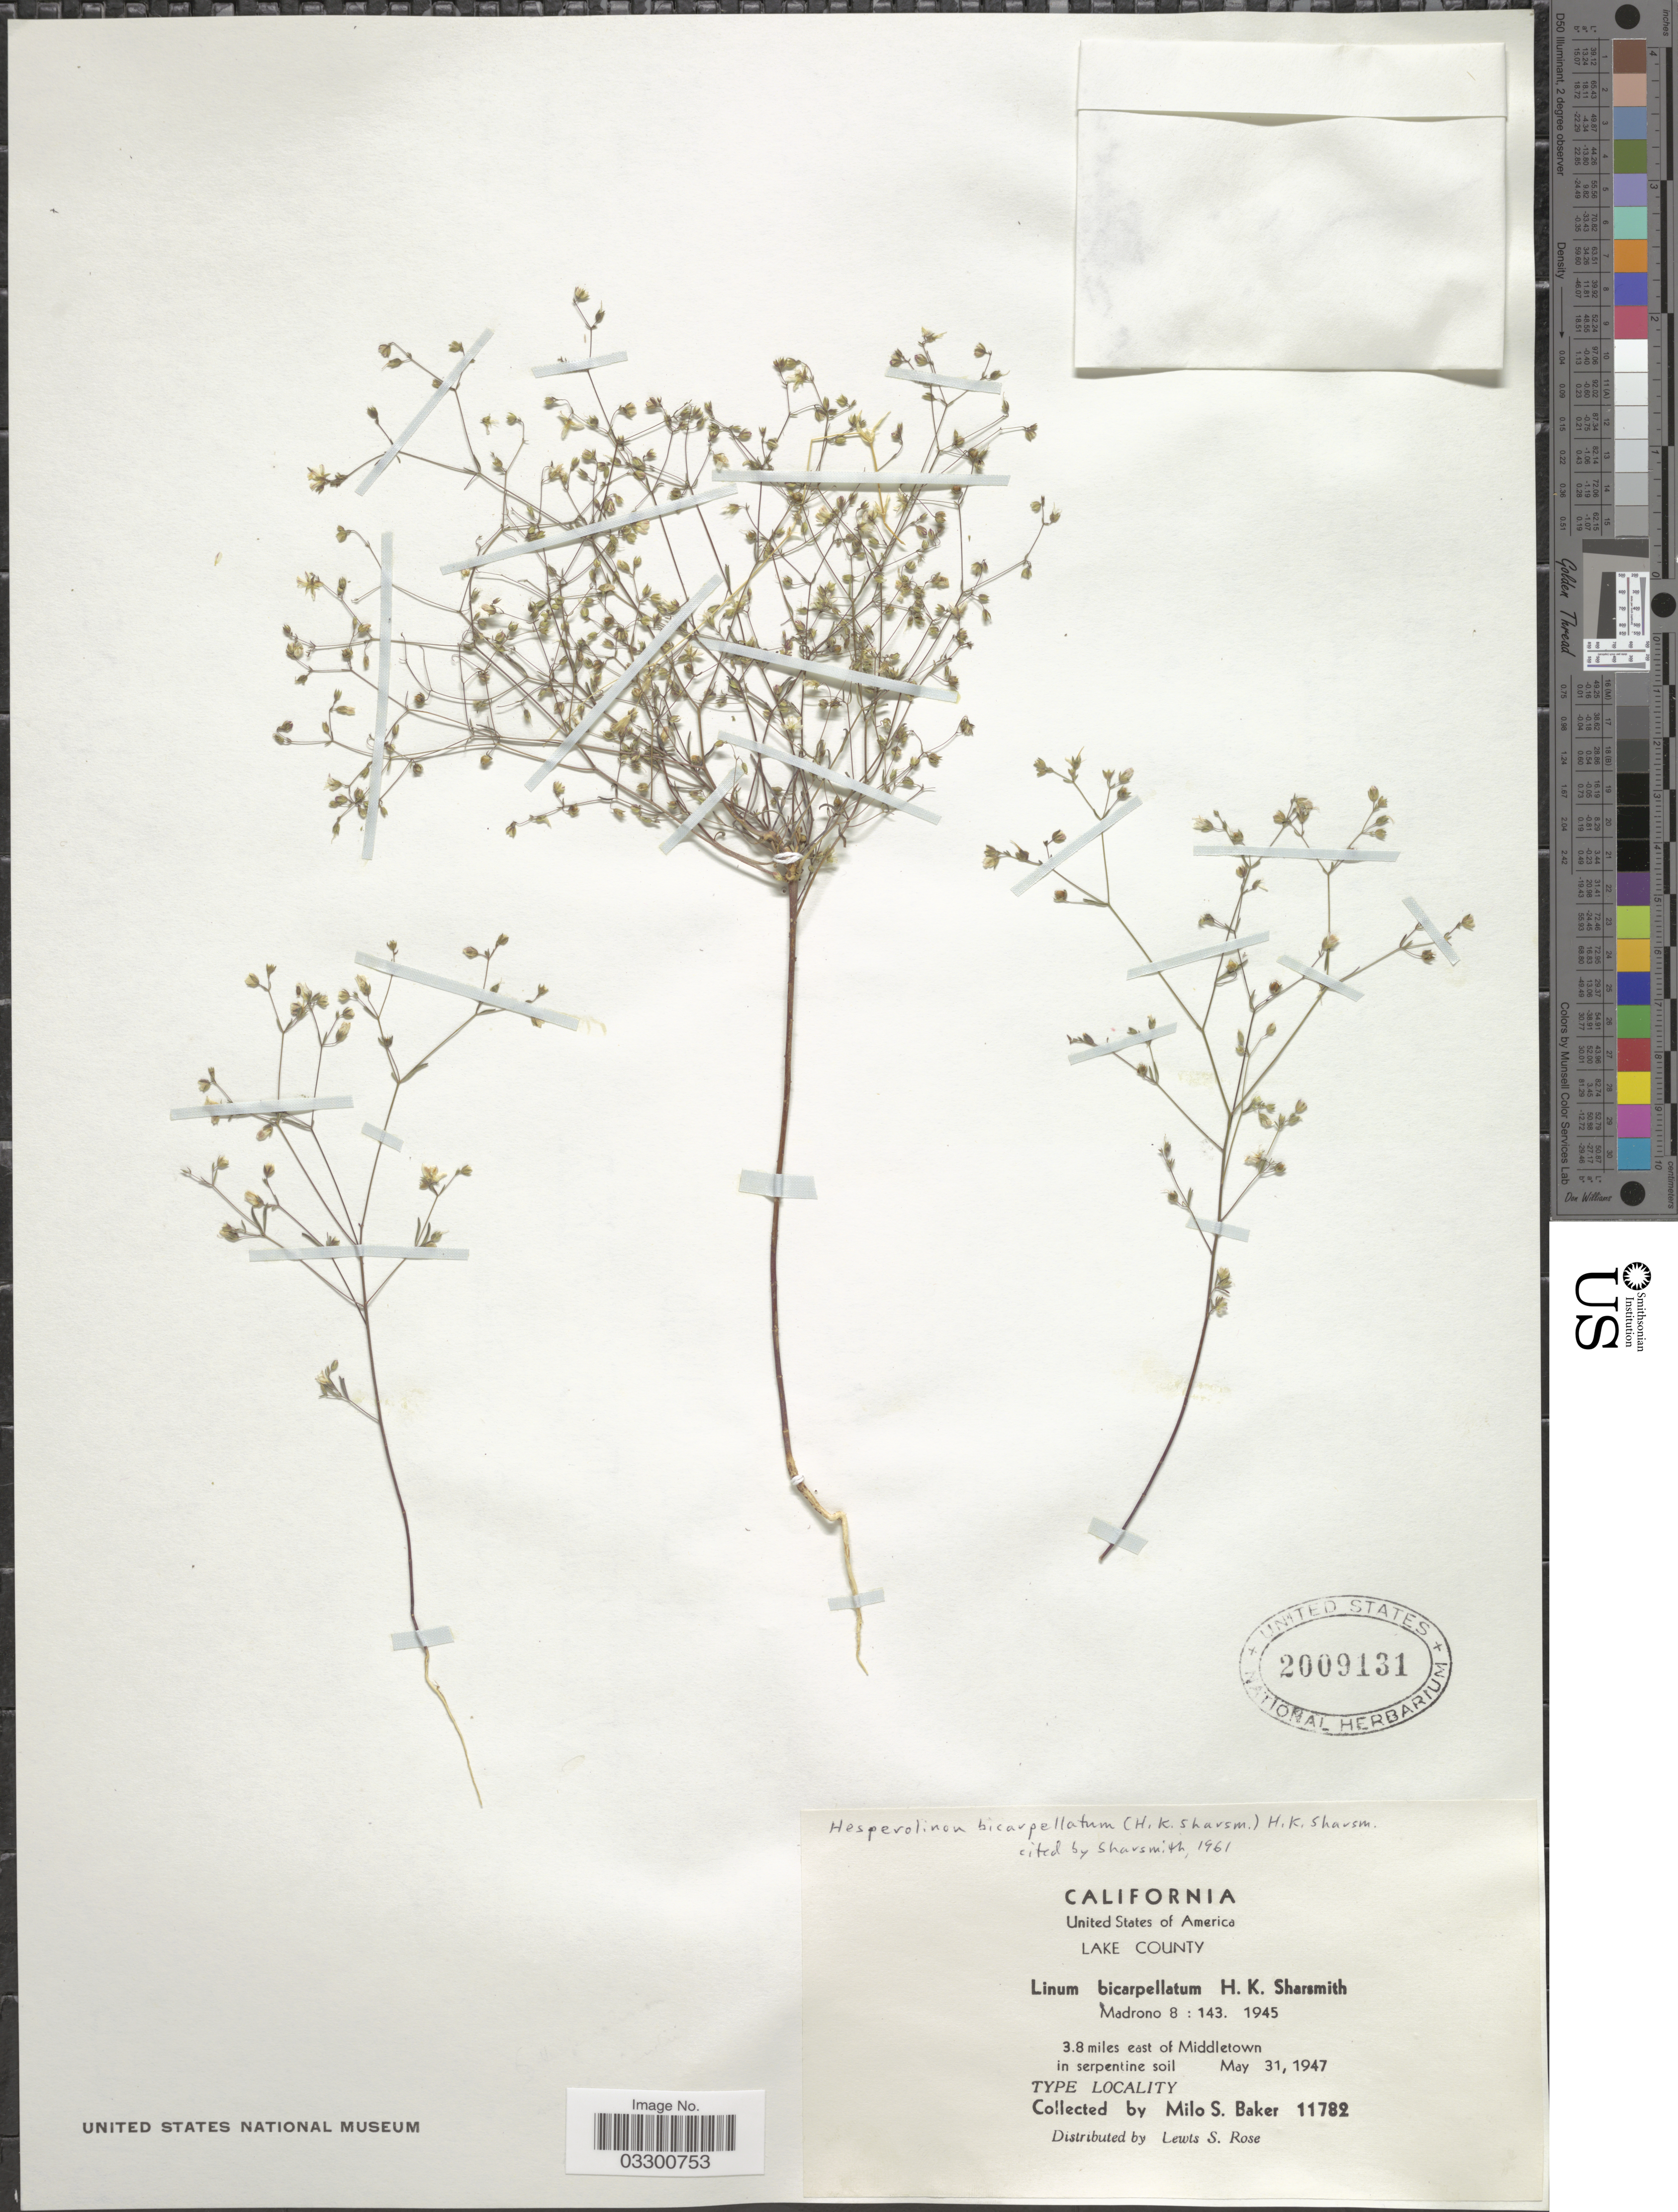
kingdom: Plantae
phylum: Tracheophyta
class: Magnoliopsida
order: Malpighiales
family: Linaceae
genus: Linum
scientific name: Linum bicarpellatum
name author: H. Sharsm.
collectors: M. S. Baker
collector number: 11782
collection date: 1947-05-31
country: United States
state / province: California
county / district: Lake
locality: Lake County, 3.8 miles east of Middletown.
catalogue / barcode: US 2009131